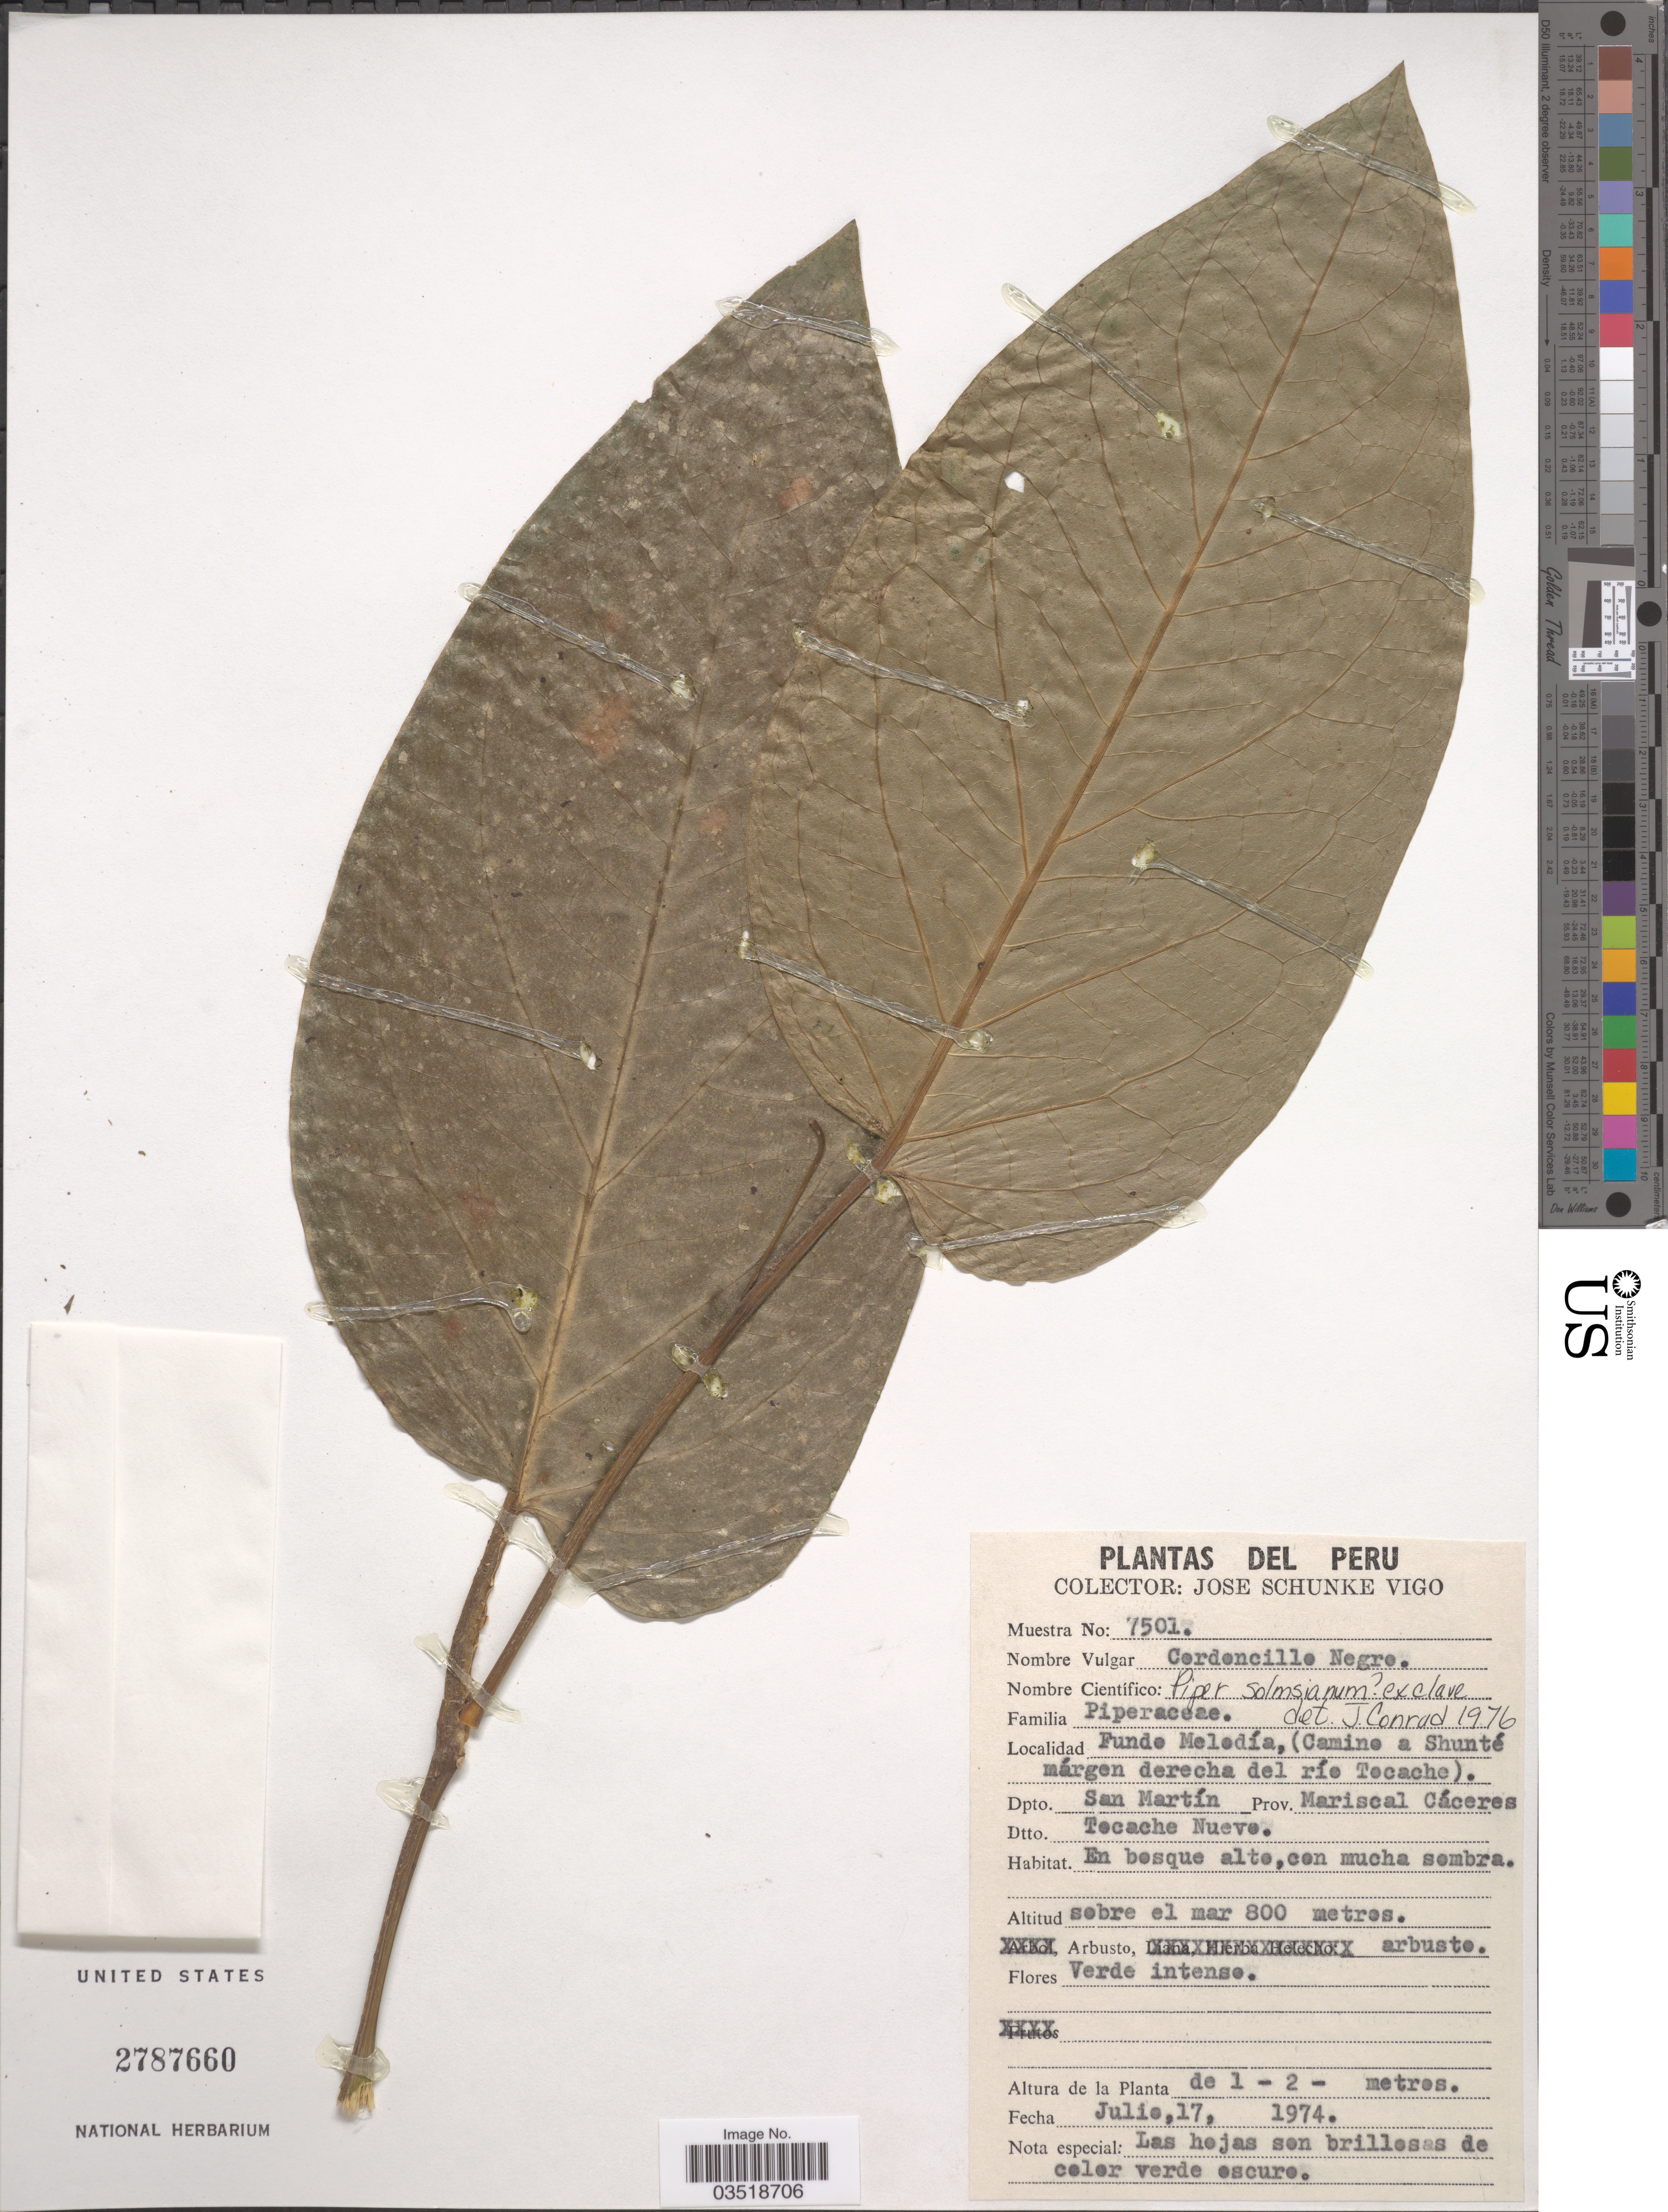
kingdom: Plantae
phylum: Tracheophyta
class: Magnoliopsida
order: Piperales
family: Piperaceae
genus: Piper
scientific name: Piper solmsianum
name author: C. DC.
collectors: J. Schunke Vigo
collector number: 7501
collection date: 1974-07-17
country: Peru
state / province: San Martín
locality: Funde Meledía, (Camino a Shunté márgen derecha del río Tocache). Dpto. San Martín. Prov. Mariscal Cáceres. Dtto. Tocache Nuevo.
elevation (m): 800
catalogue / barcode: US 2787660